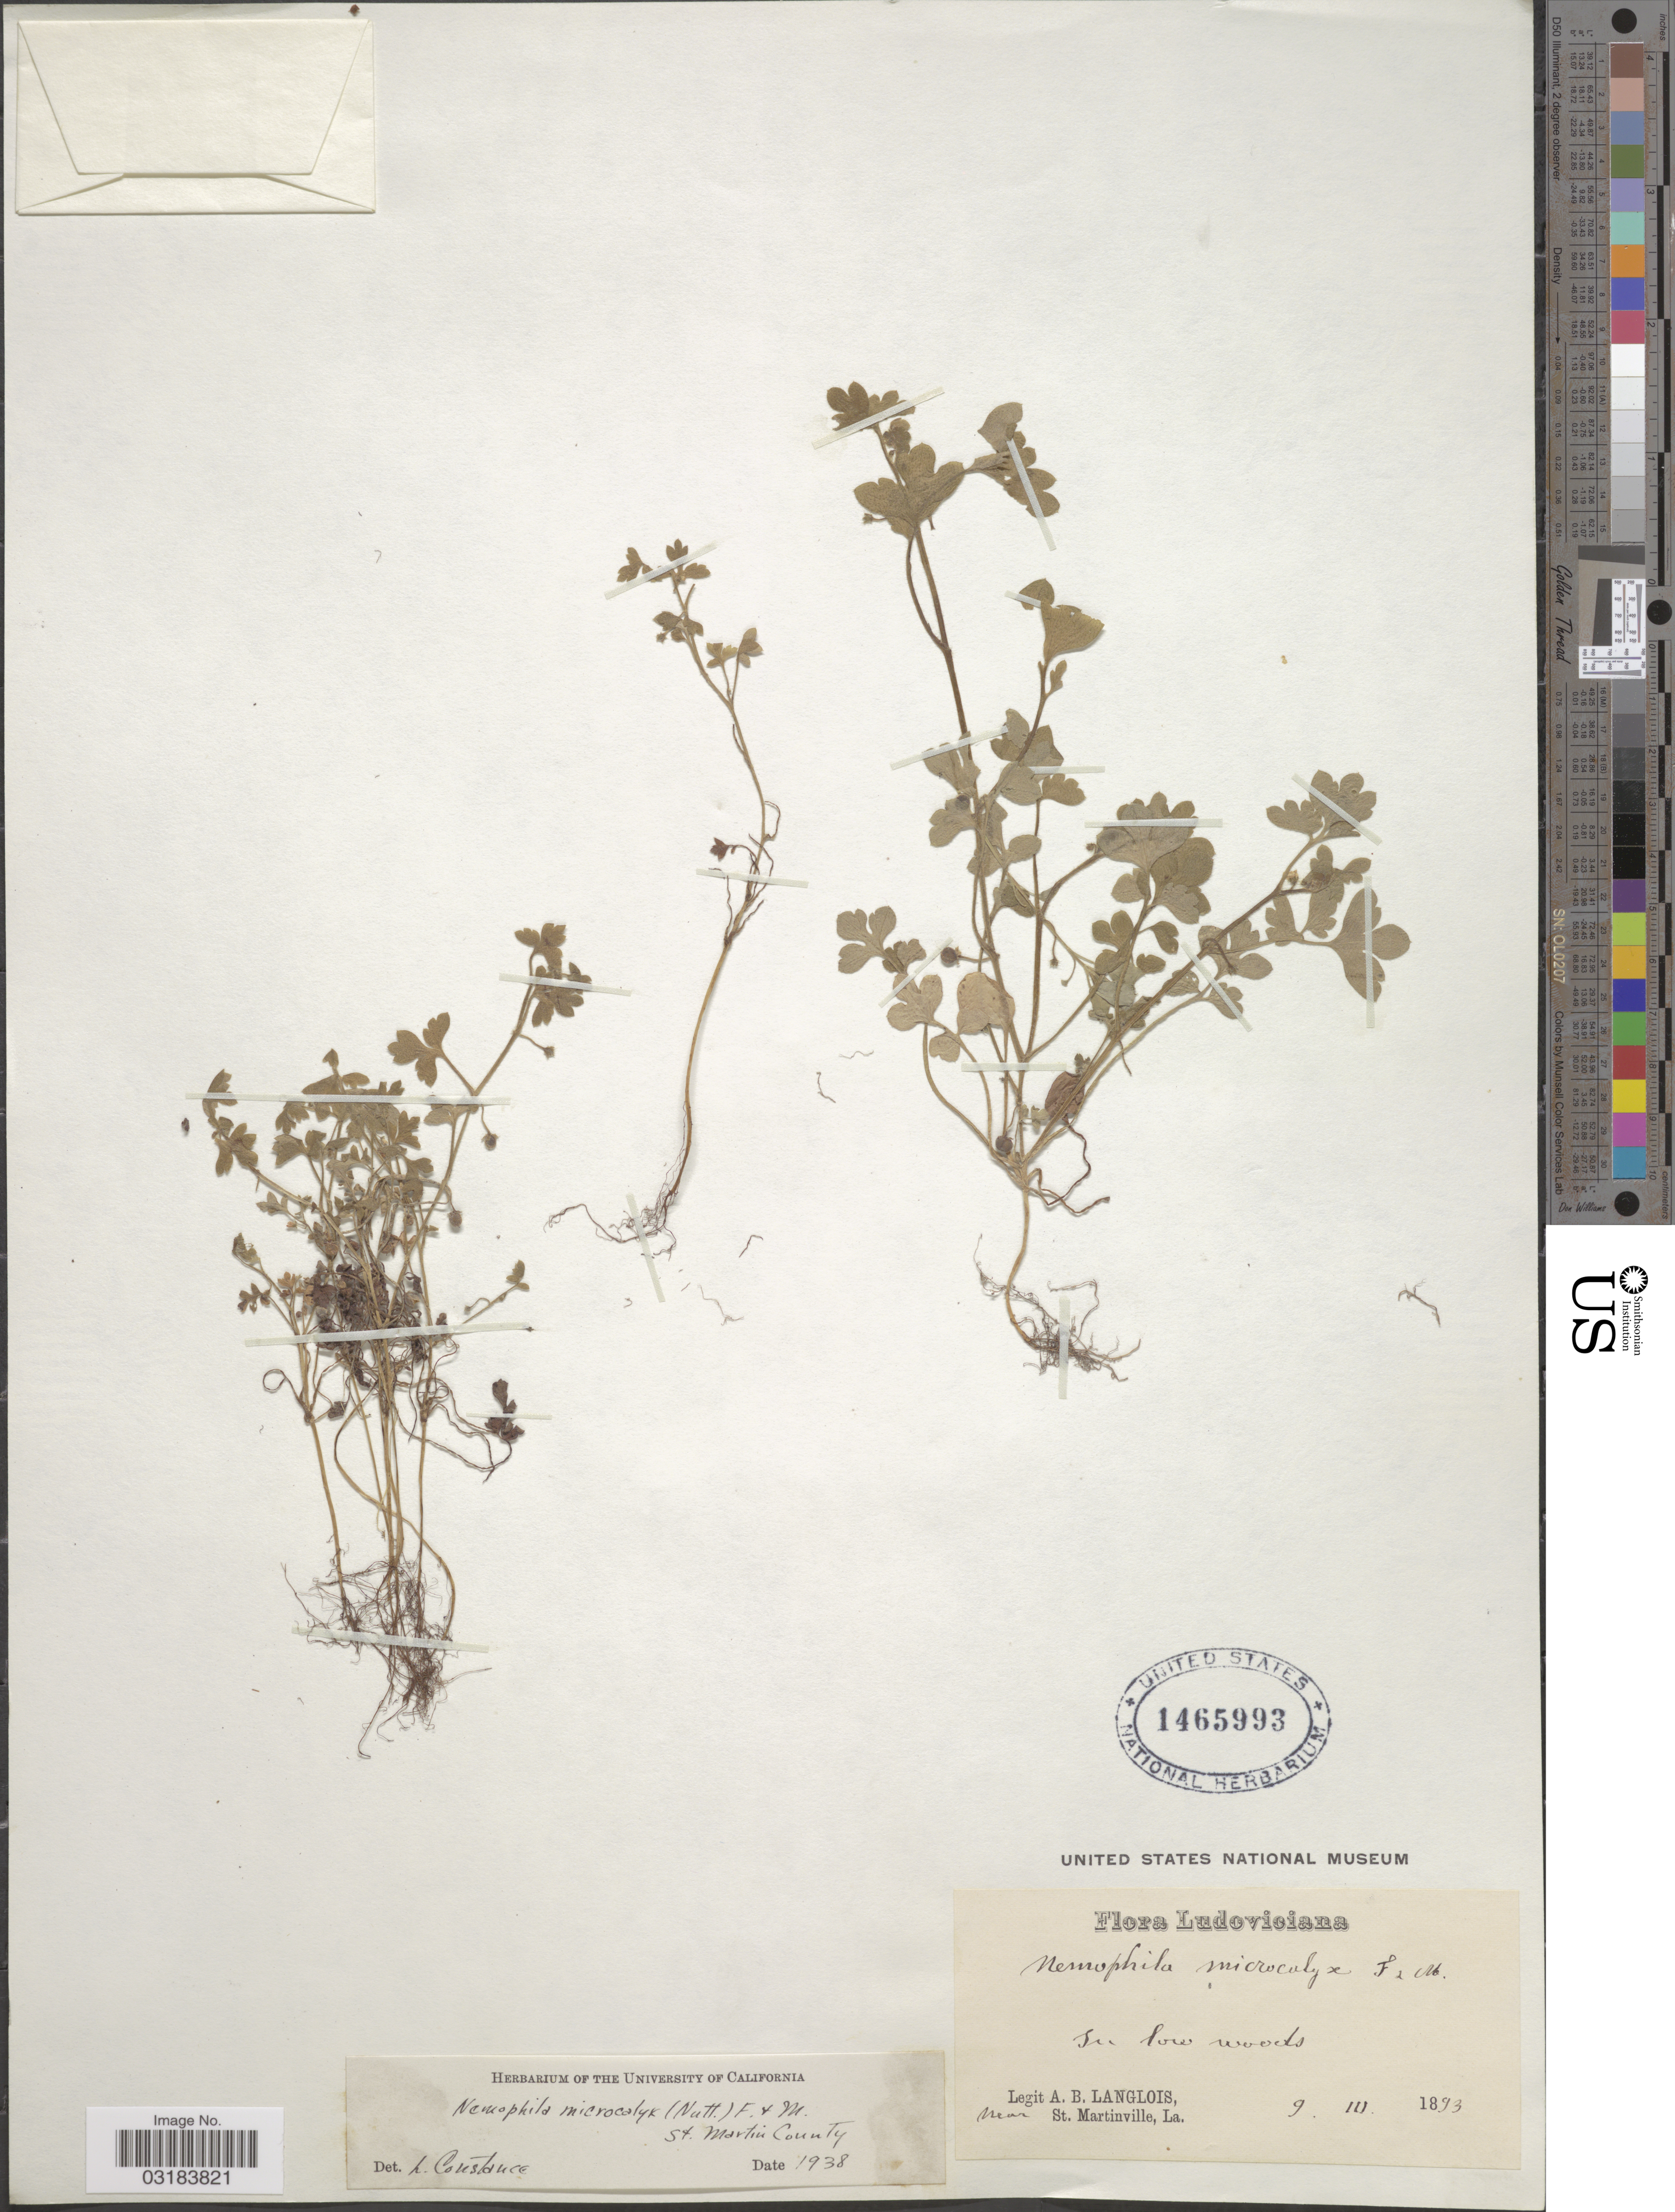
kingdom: Plantae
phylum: Tracheophyta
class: Magnoliopsida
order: Boraginales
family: Hydrophyllaceae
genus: Nemophila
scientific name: Nemophila microcalyx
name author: (Nutt.) Fisch. & C.A. Mey.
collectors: A. Langlois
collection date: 1893-03-09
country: United States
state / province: Louisiana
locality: Near St. Martinville, La.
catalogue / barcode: US 1465993